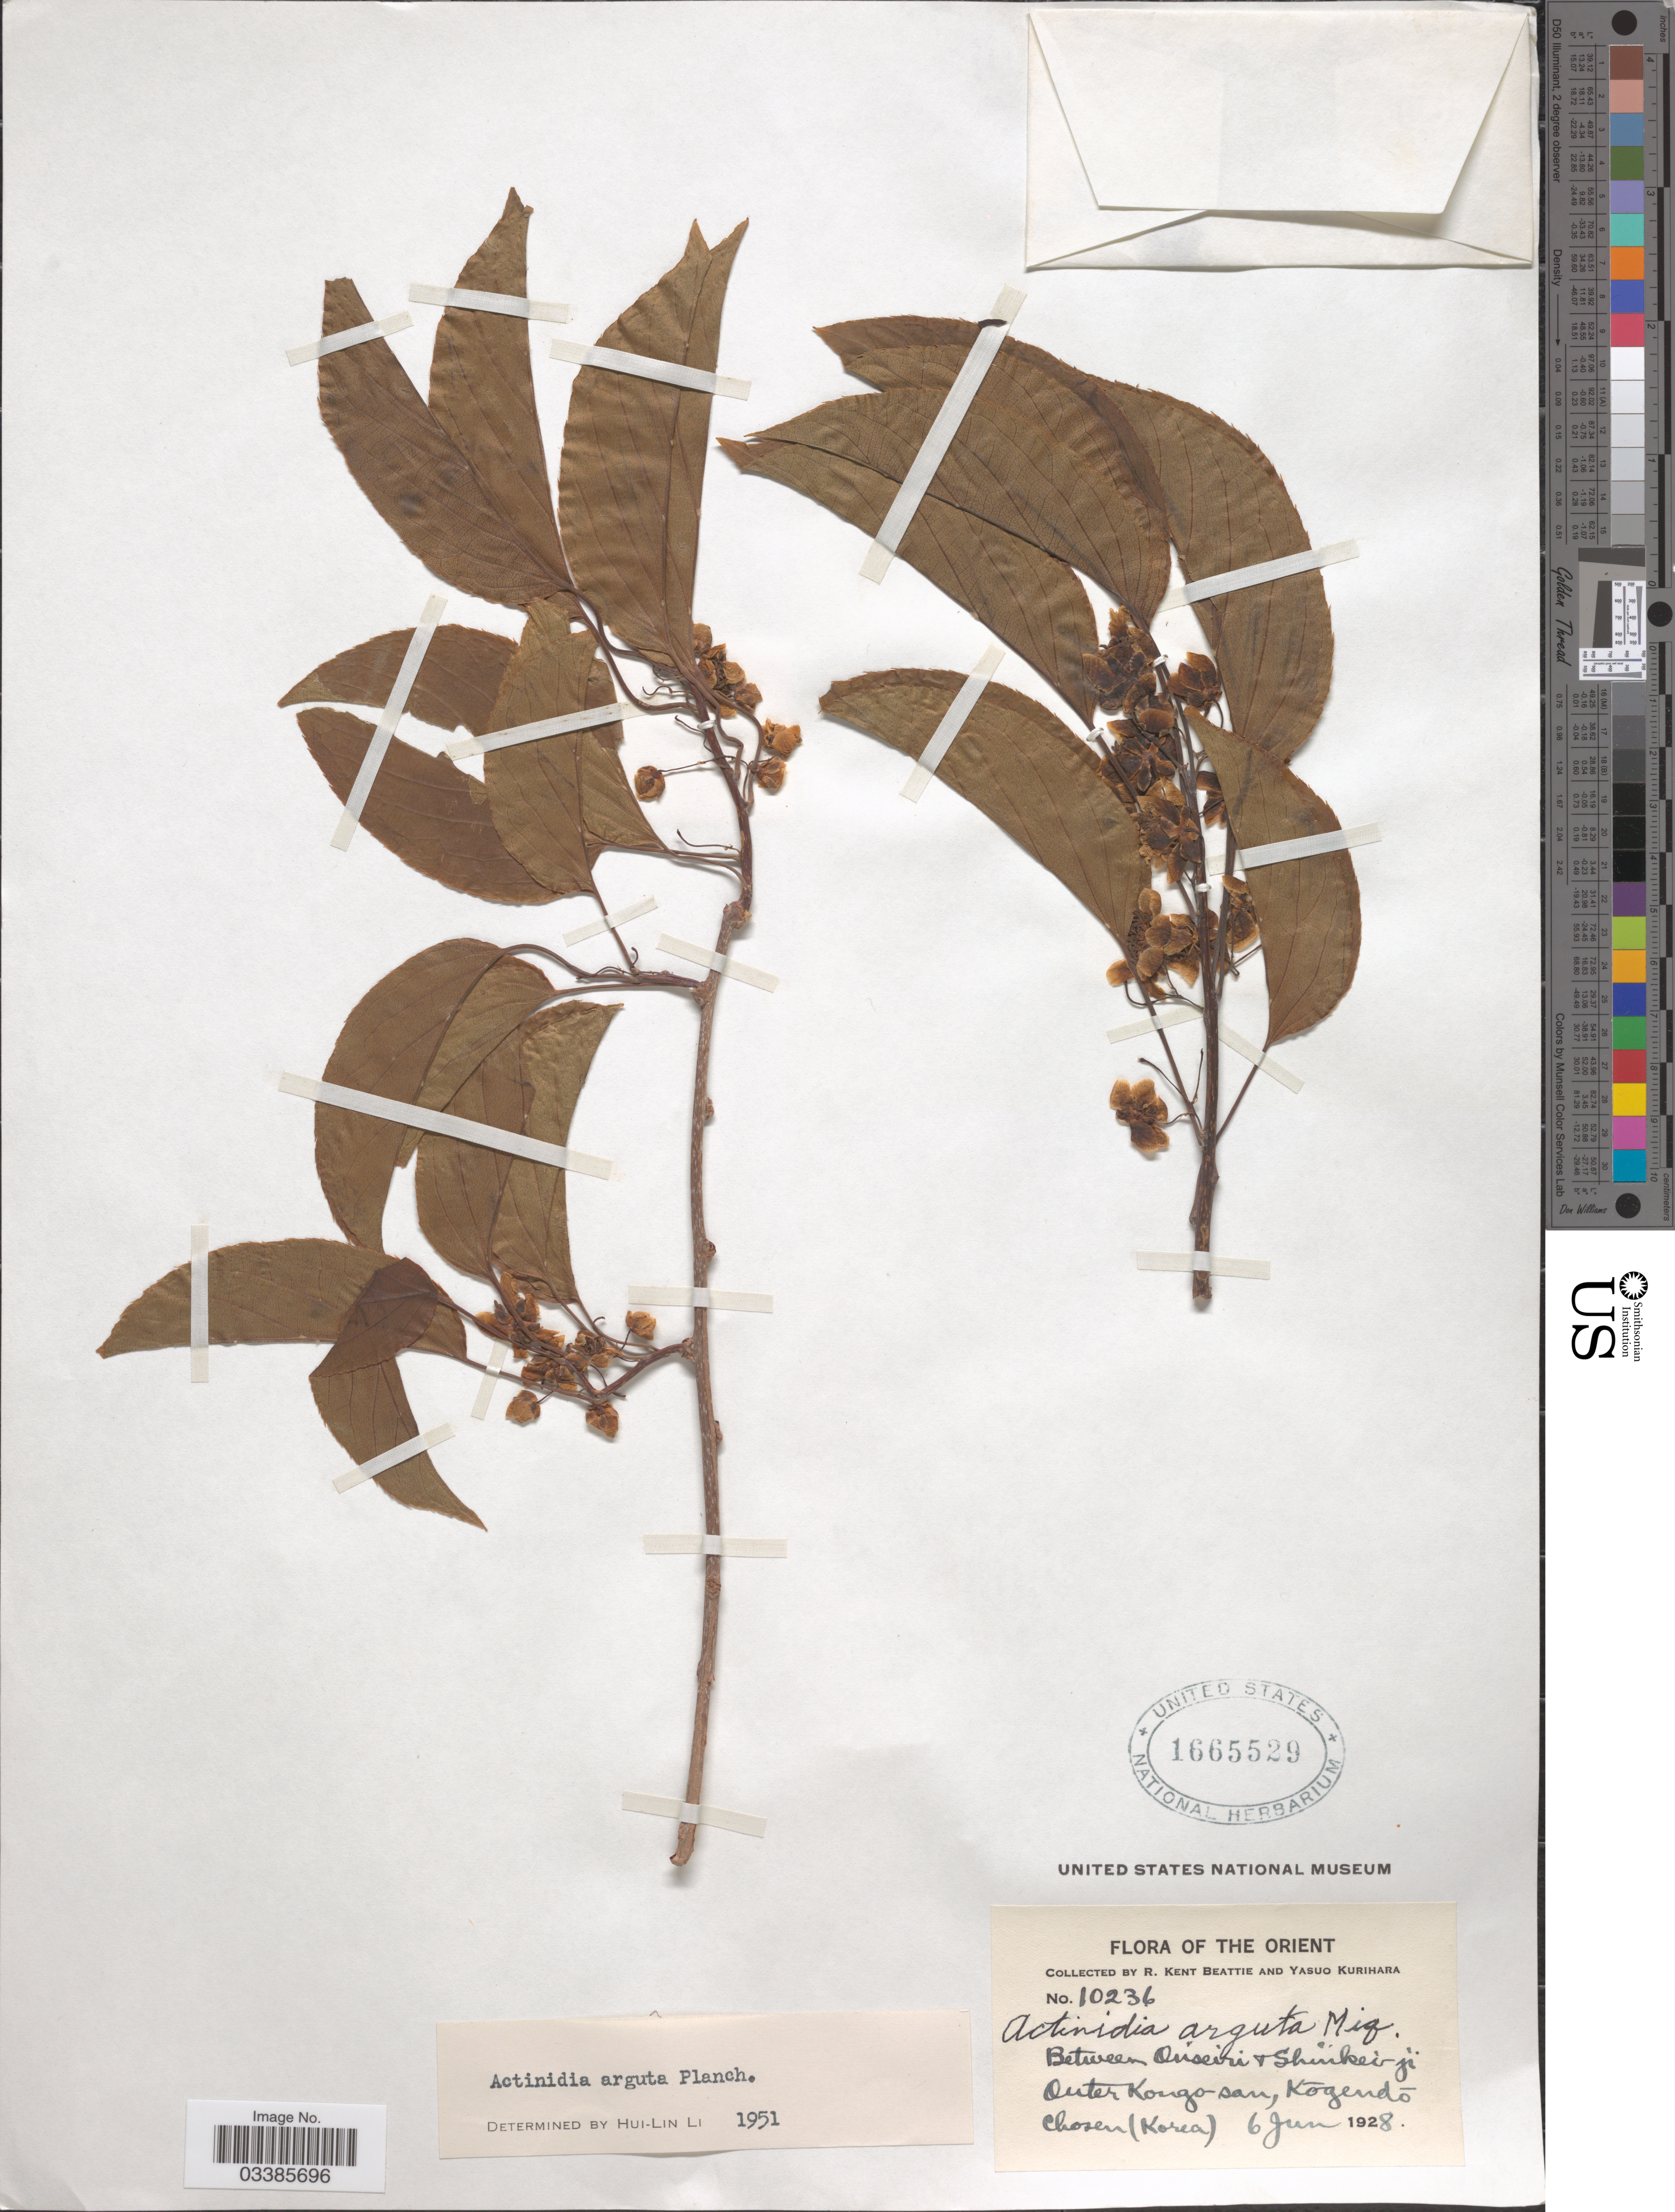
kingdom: Plantae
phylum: Tracheophyta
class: Magnoliopsida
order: Ericales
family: Actinidiaceae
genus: Actinidia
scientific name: Actinidia arguta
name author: (Siebold & Zucc.) Planch. ex Miq.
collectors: R. K. Beattie & Y. Kurihara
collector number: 10236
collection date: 1928-06-06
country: North Korea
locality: The Orient. Between Onseiri & Shinkei-ji. Outer Kongo-san, Kōgendō Chosen (Korea).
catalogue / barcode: US 1665529